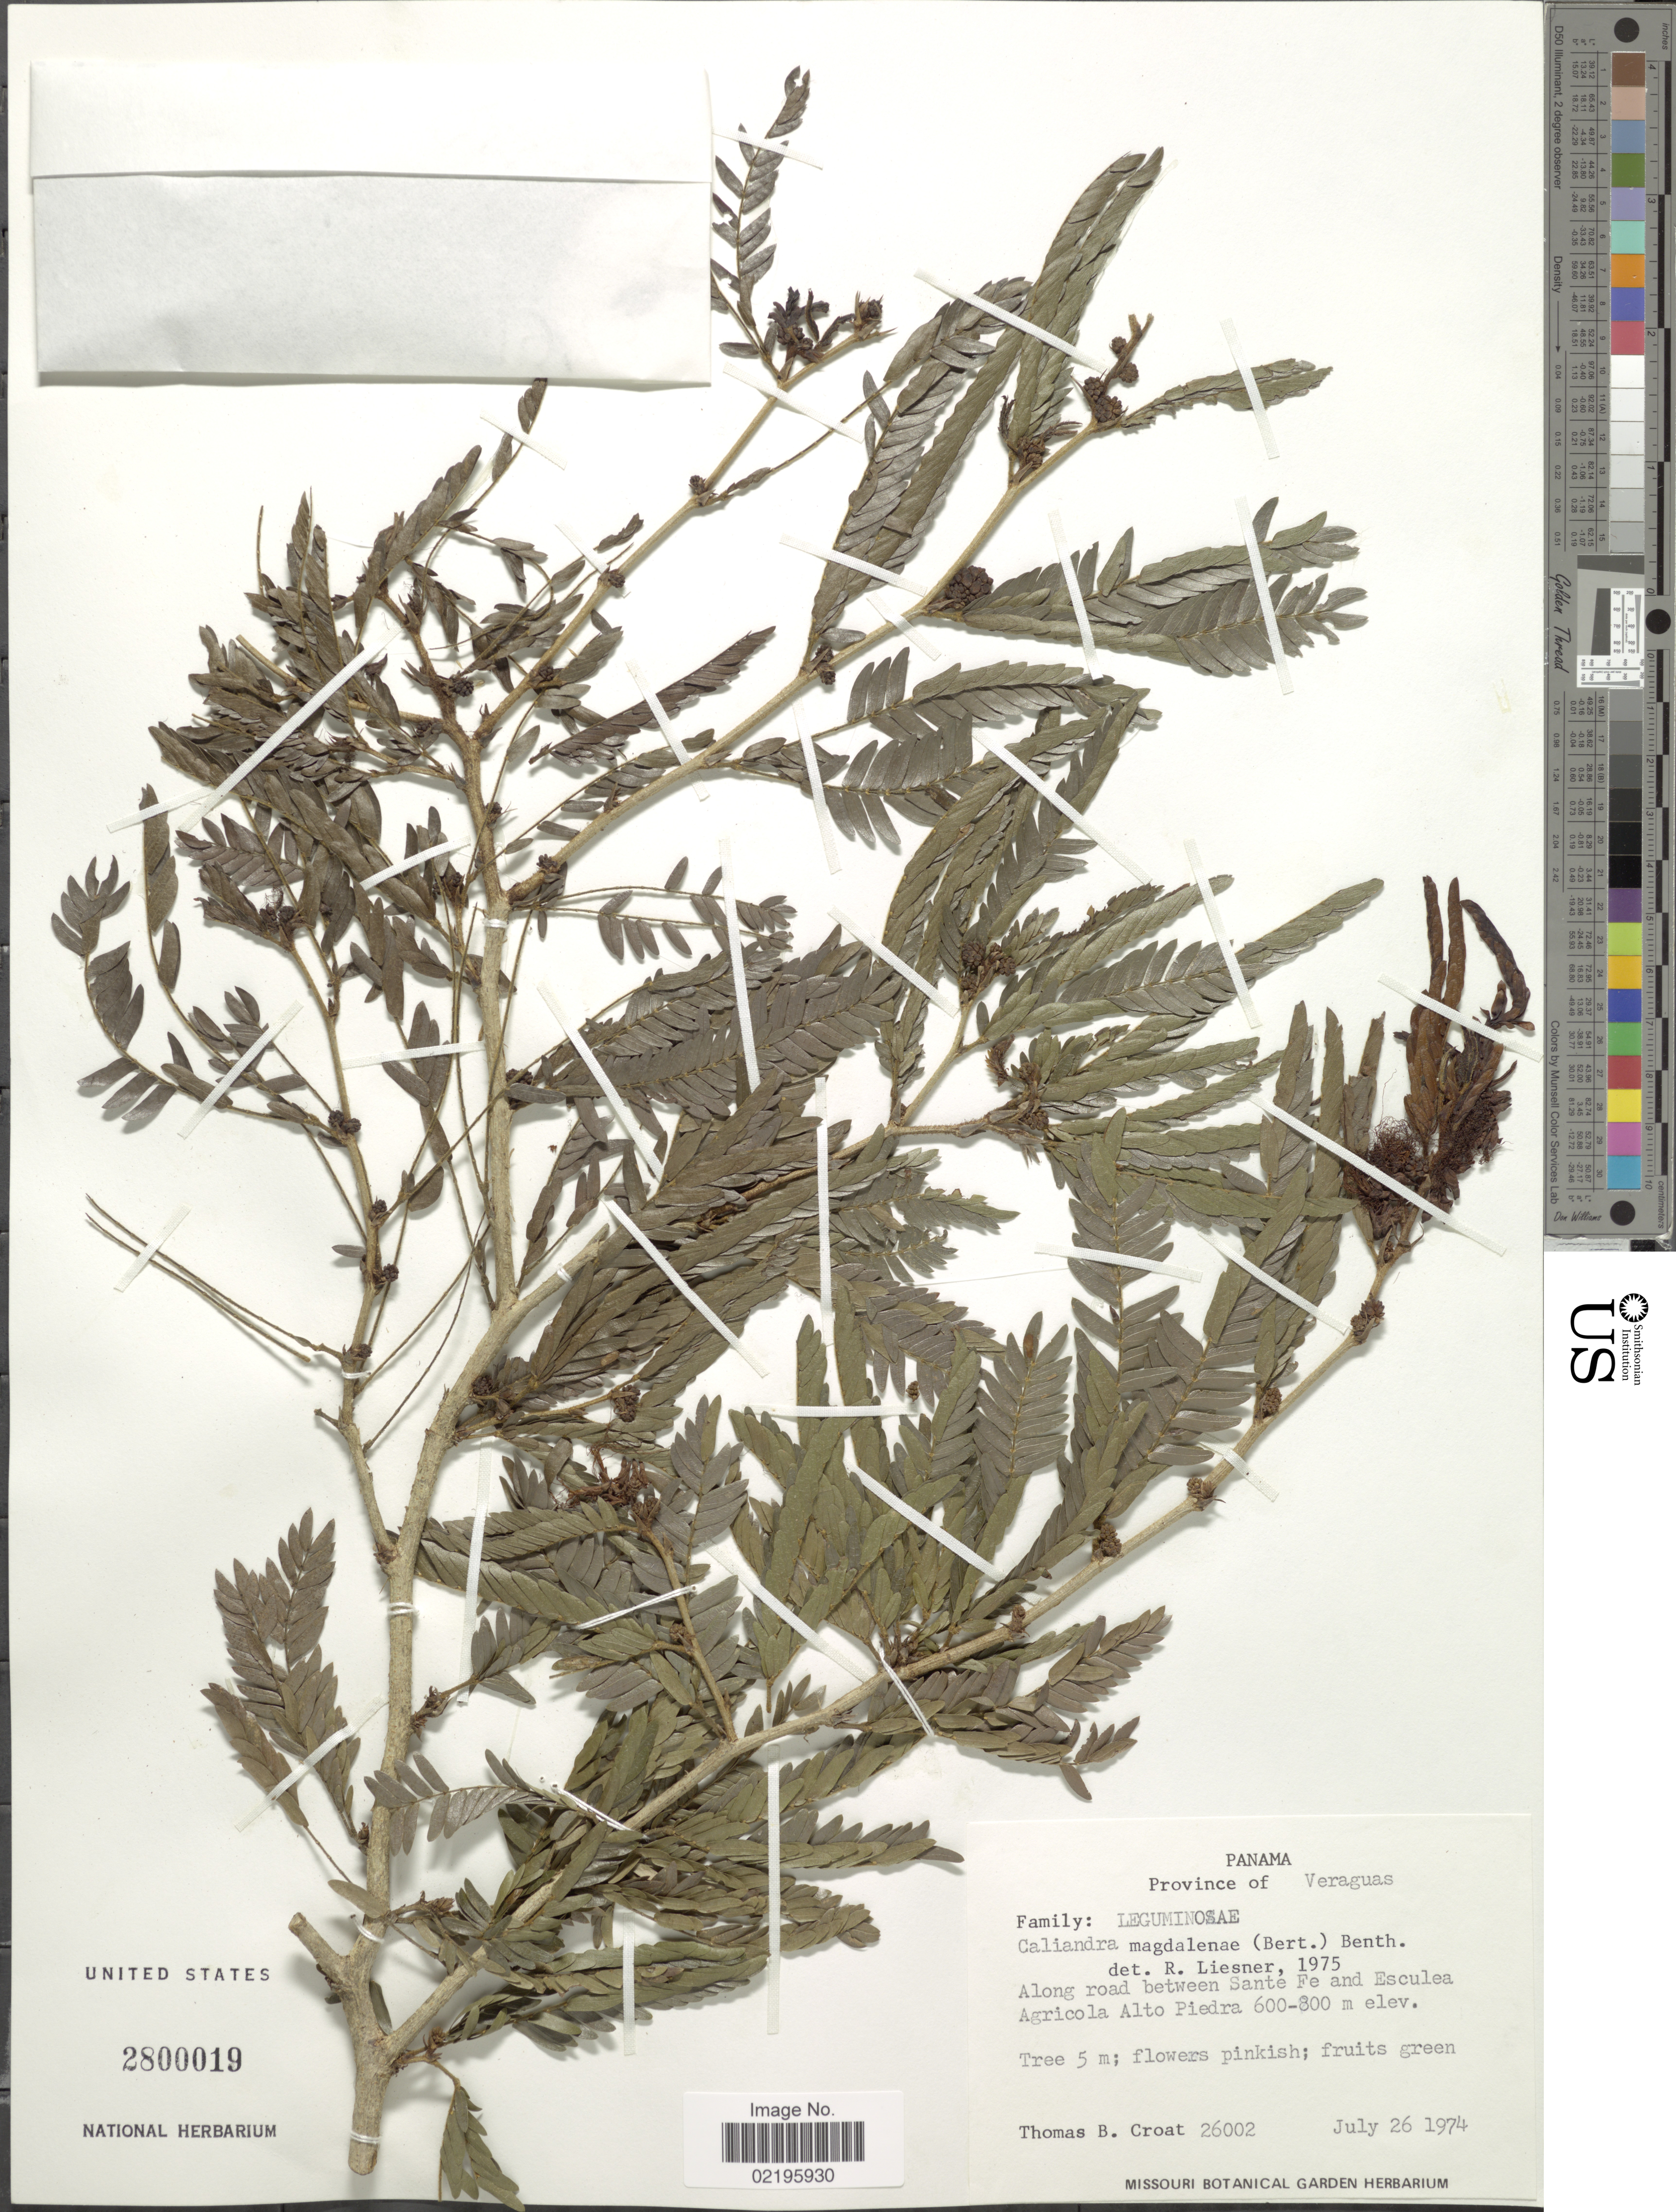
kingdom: Plantae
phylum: Tracheophyta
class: Magnoliopsida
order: Fabales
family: Fabaceae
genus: Calliandra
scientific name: Calliandra magdalenae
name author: (Bertero ex DC.) Benth.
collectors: T. B. Croat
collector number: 26002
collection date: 1974-07-26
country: Panama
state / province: Veraguas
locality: Along road between Santa Fe and Esculea Agricola Alto Piedra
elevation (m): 600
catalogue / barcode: US 2800019